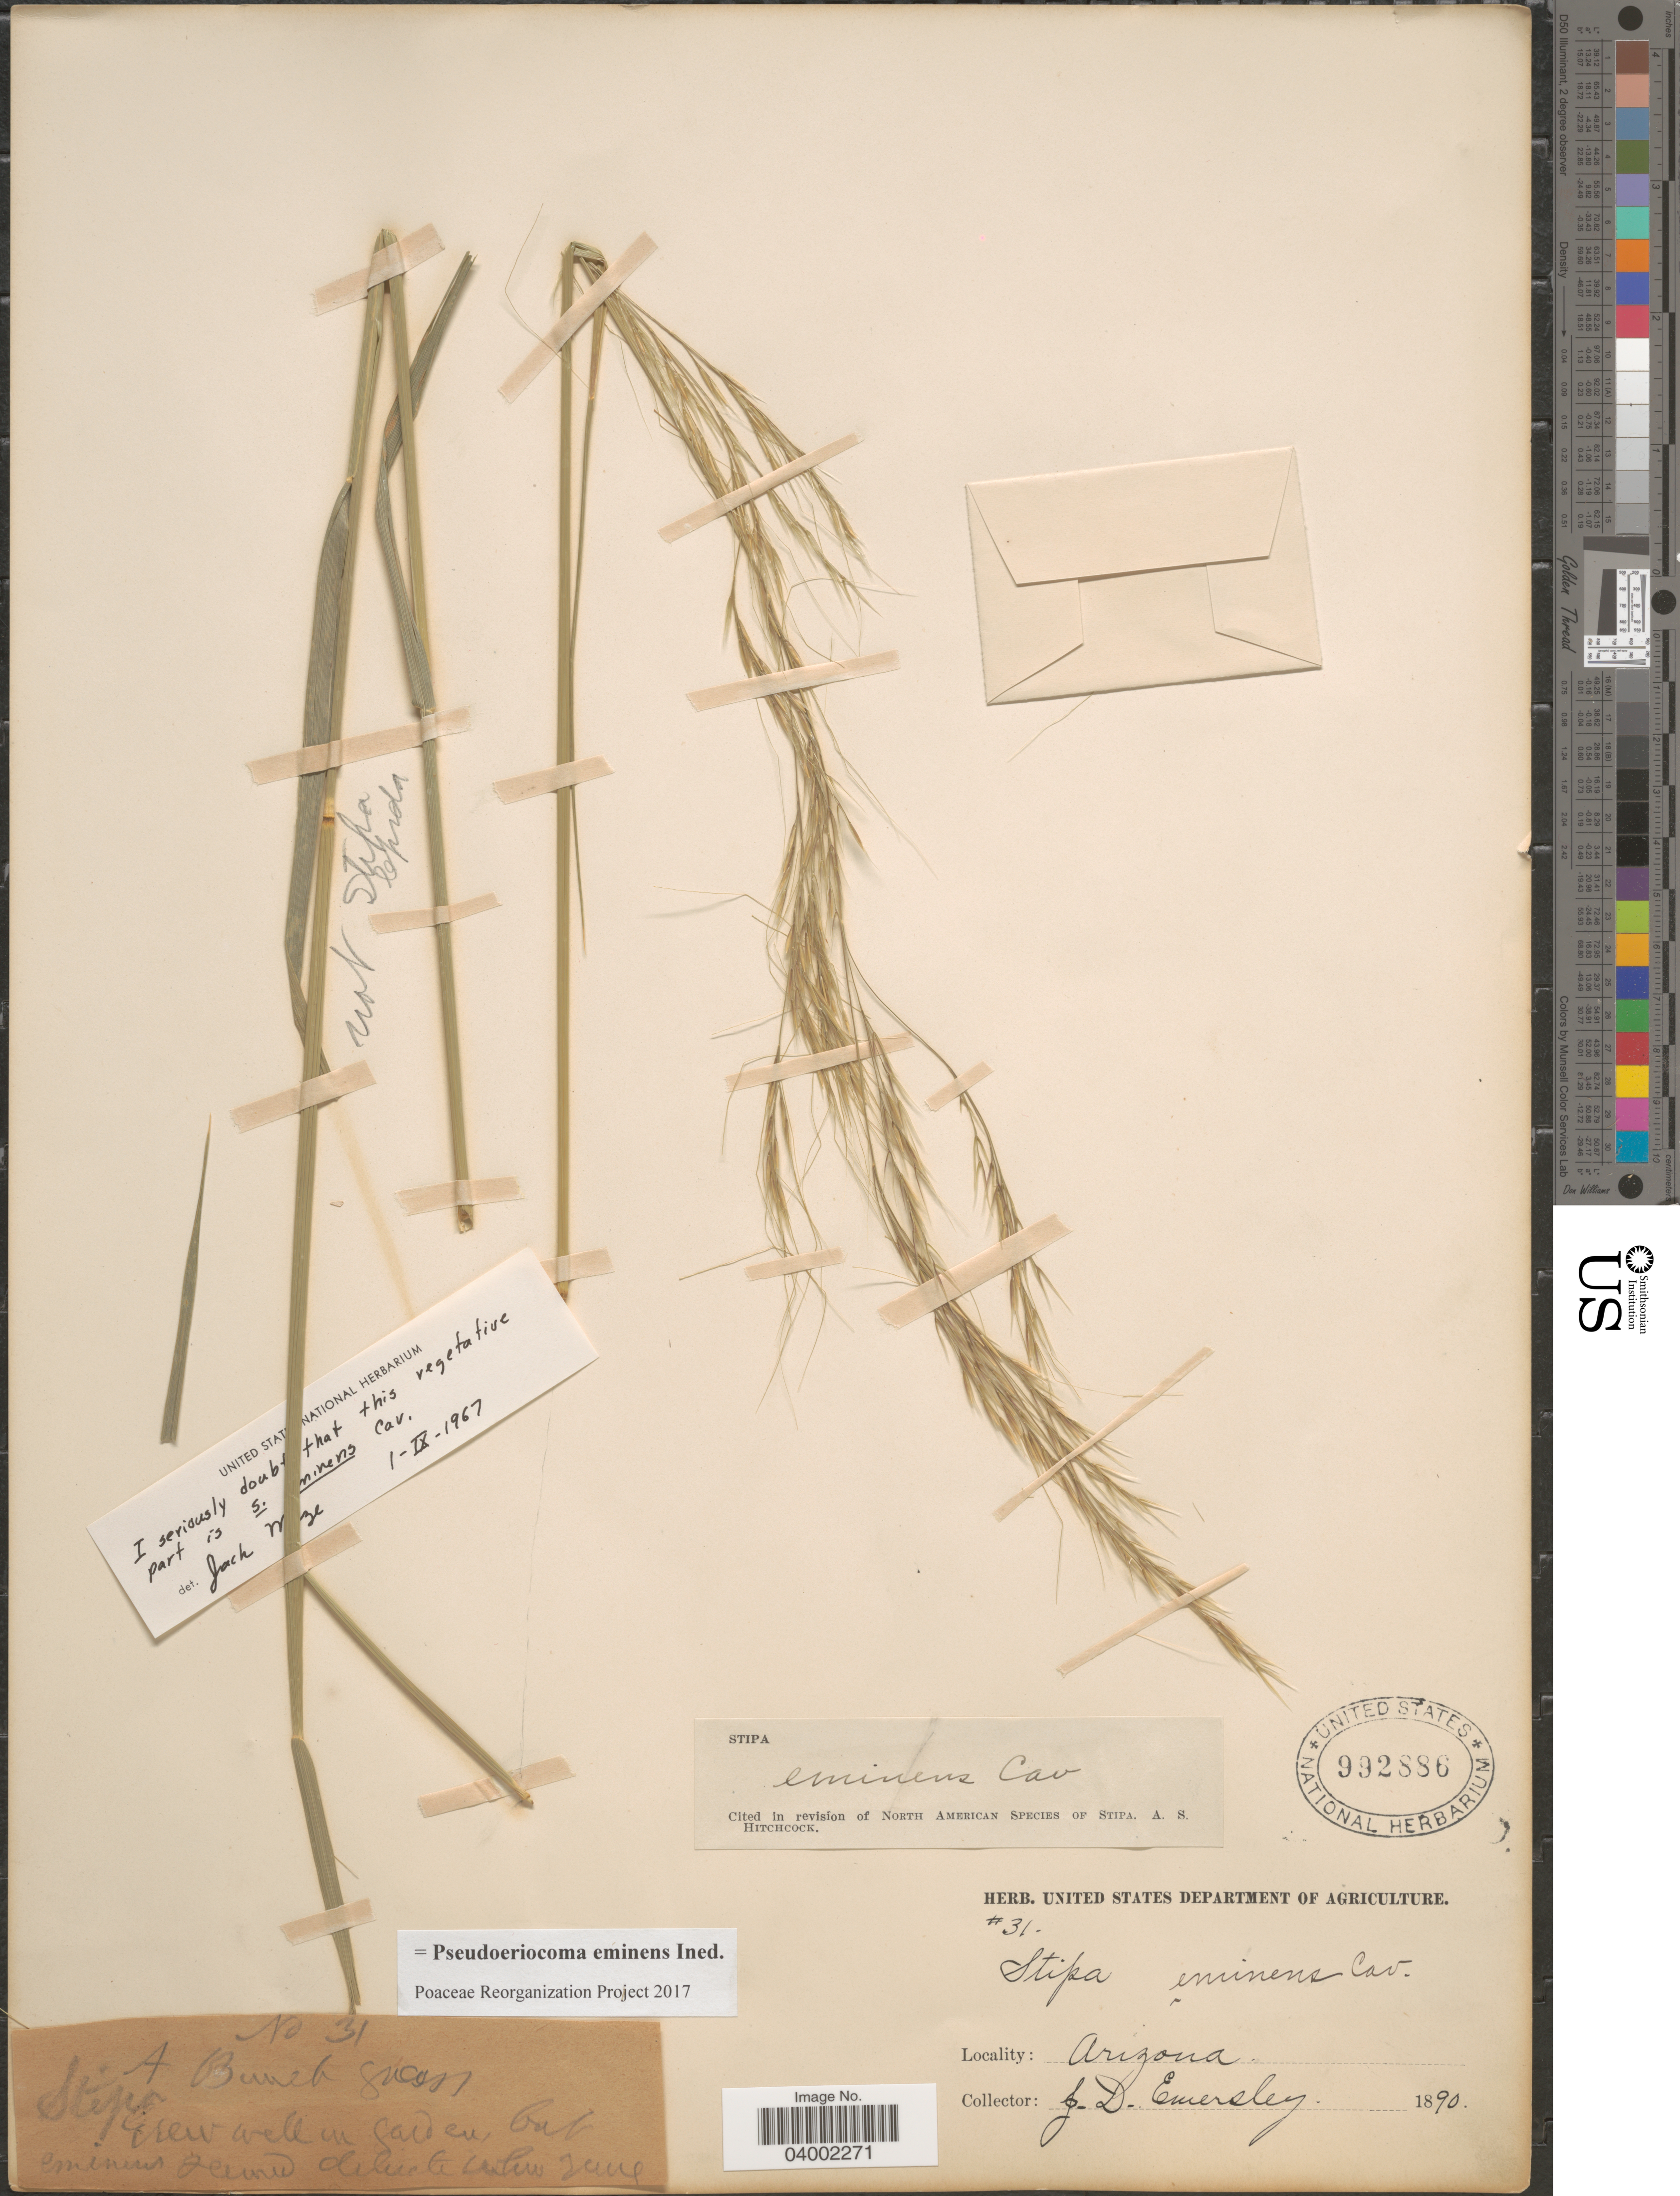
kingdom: Plantae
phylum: Tracheophyta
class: Liliopsida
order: Poales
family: Poaceae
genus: Pseudoeriocoma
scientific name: Pseudoeriocoma eminens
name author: (Cav.) Romasch.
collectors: J. Emersley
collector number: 31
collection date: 1890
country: United States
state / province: Arizona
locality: In garden.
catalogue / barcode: US 992886